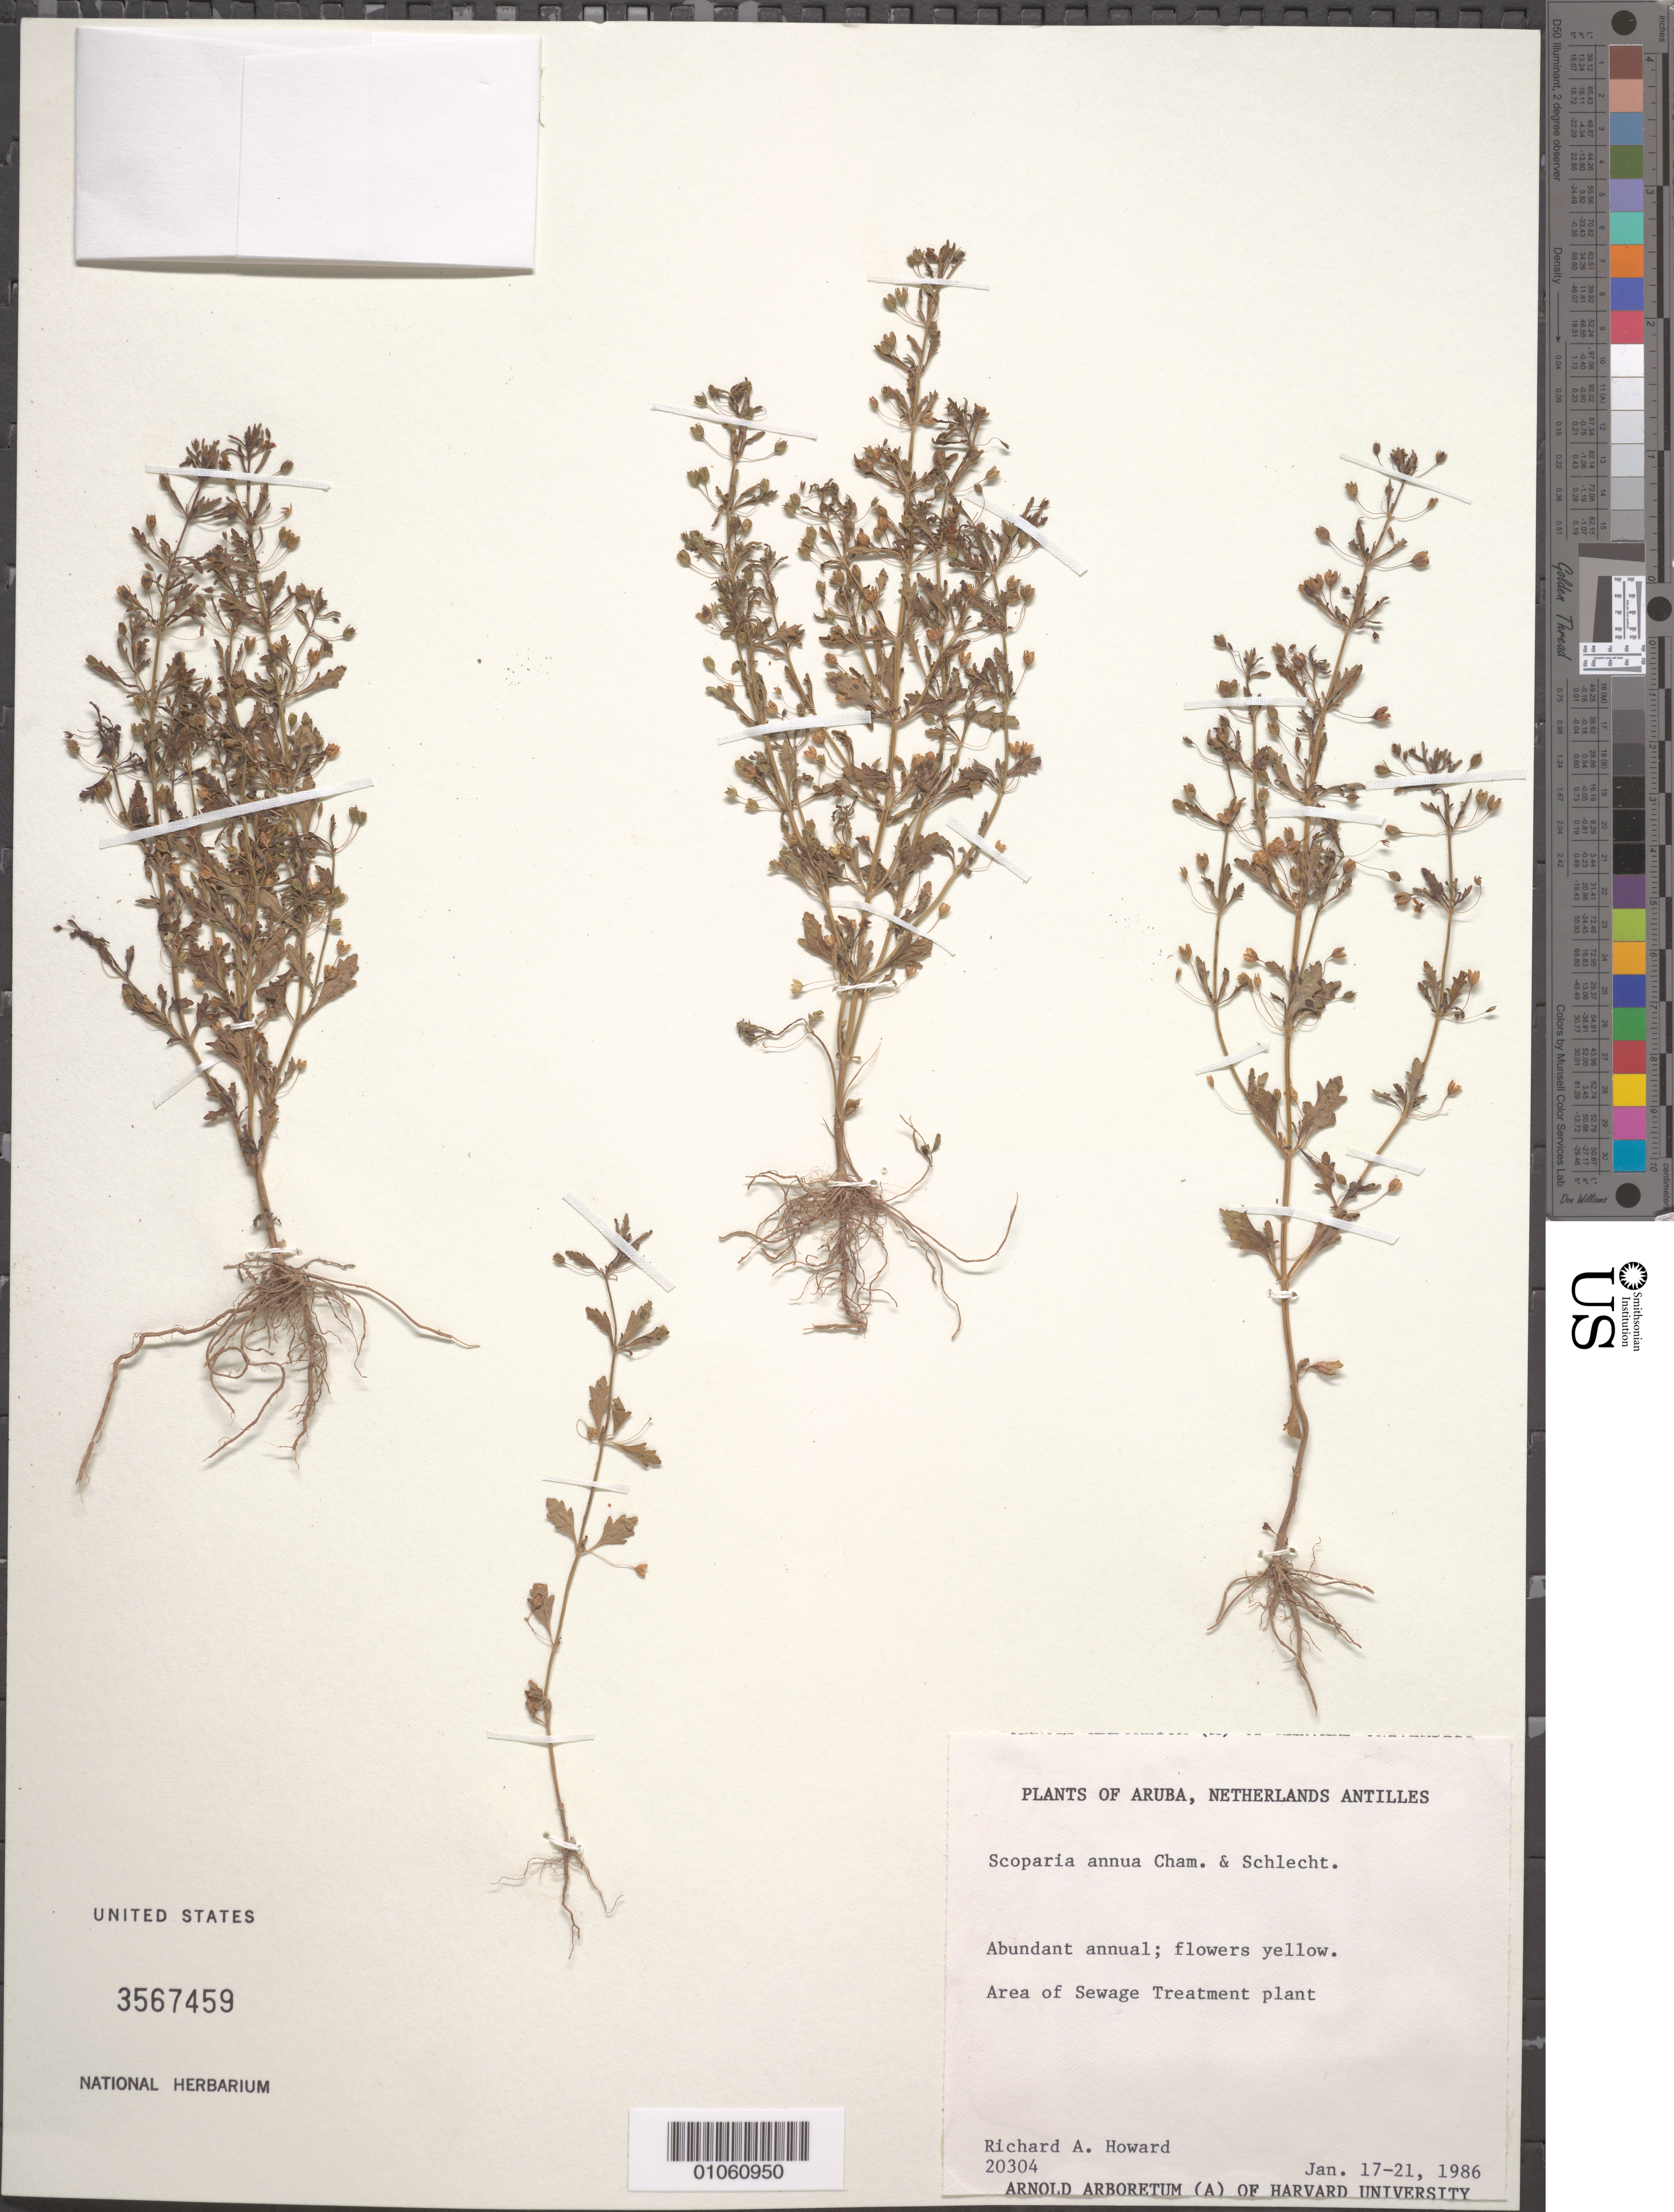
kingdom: Plantae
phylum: Tracheophyta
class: Magnoliopsida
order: Lamiales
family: Plantaginaceae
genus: Scoparia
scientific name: Scoparia annua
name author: Cham. ex Schltdl.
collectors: R. A. Howard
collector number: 20304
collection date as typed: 17 Jan 1986 to 21 Jan 1986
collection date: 1986-01-17/1986-01-21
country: Aruba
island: Aruba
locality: Sewage Treatment Plant area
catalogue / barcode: US 3567459